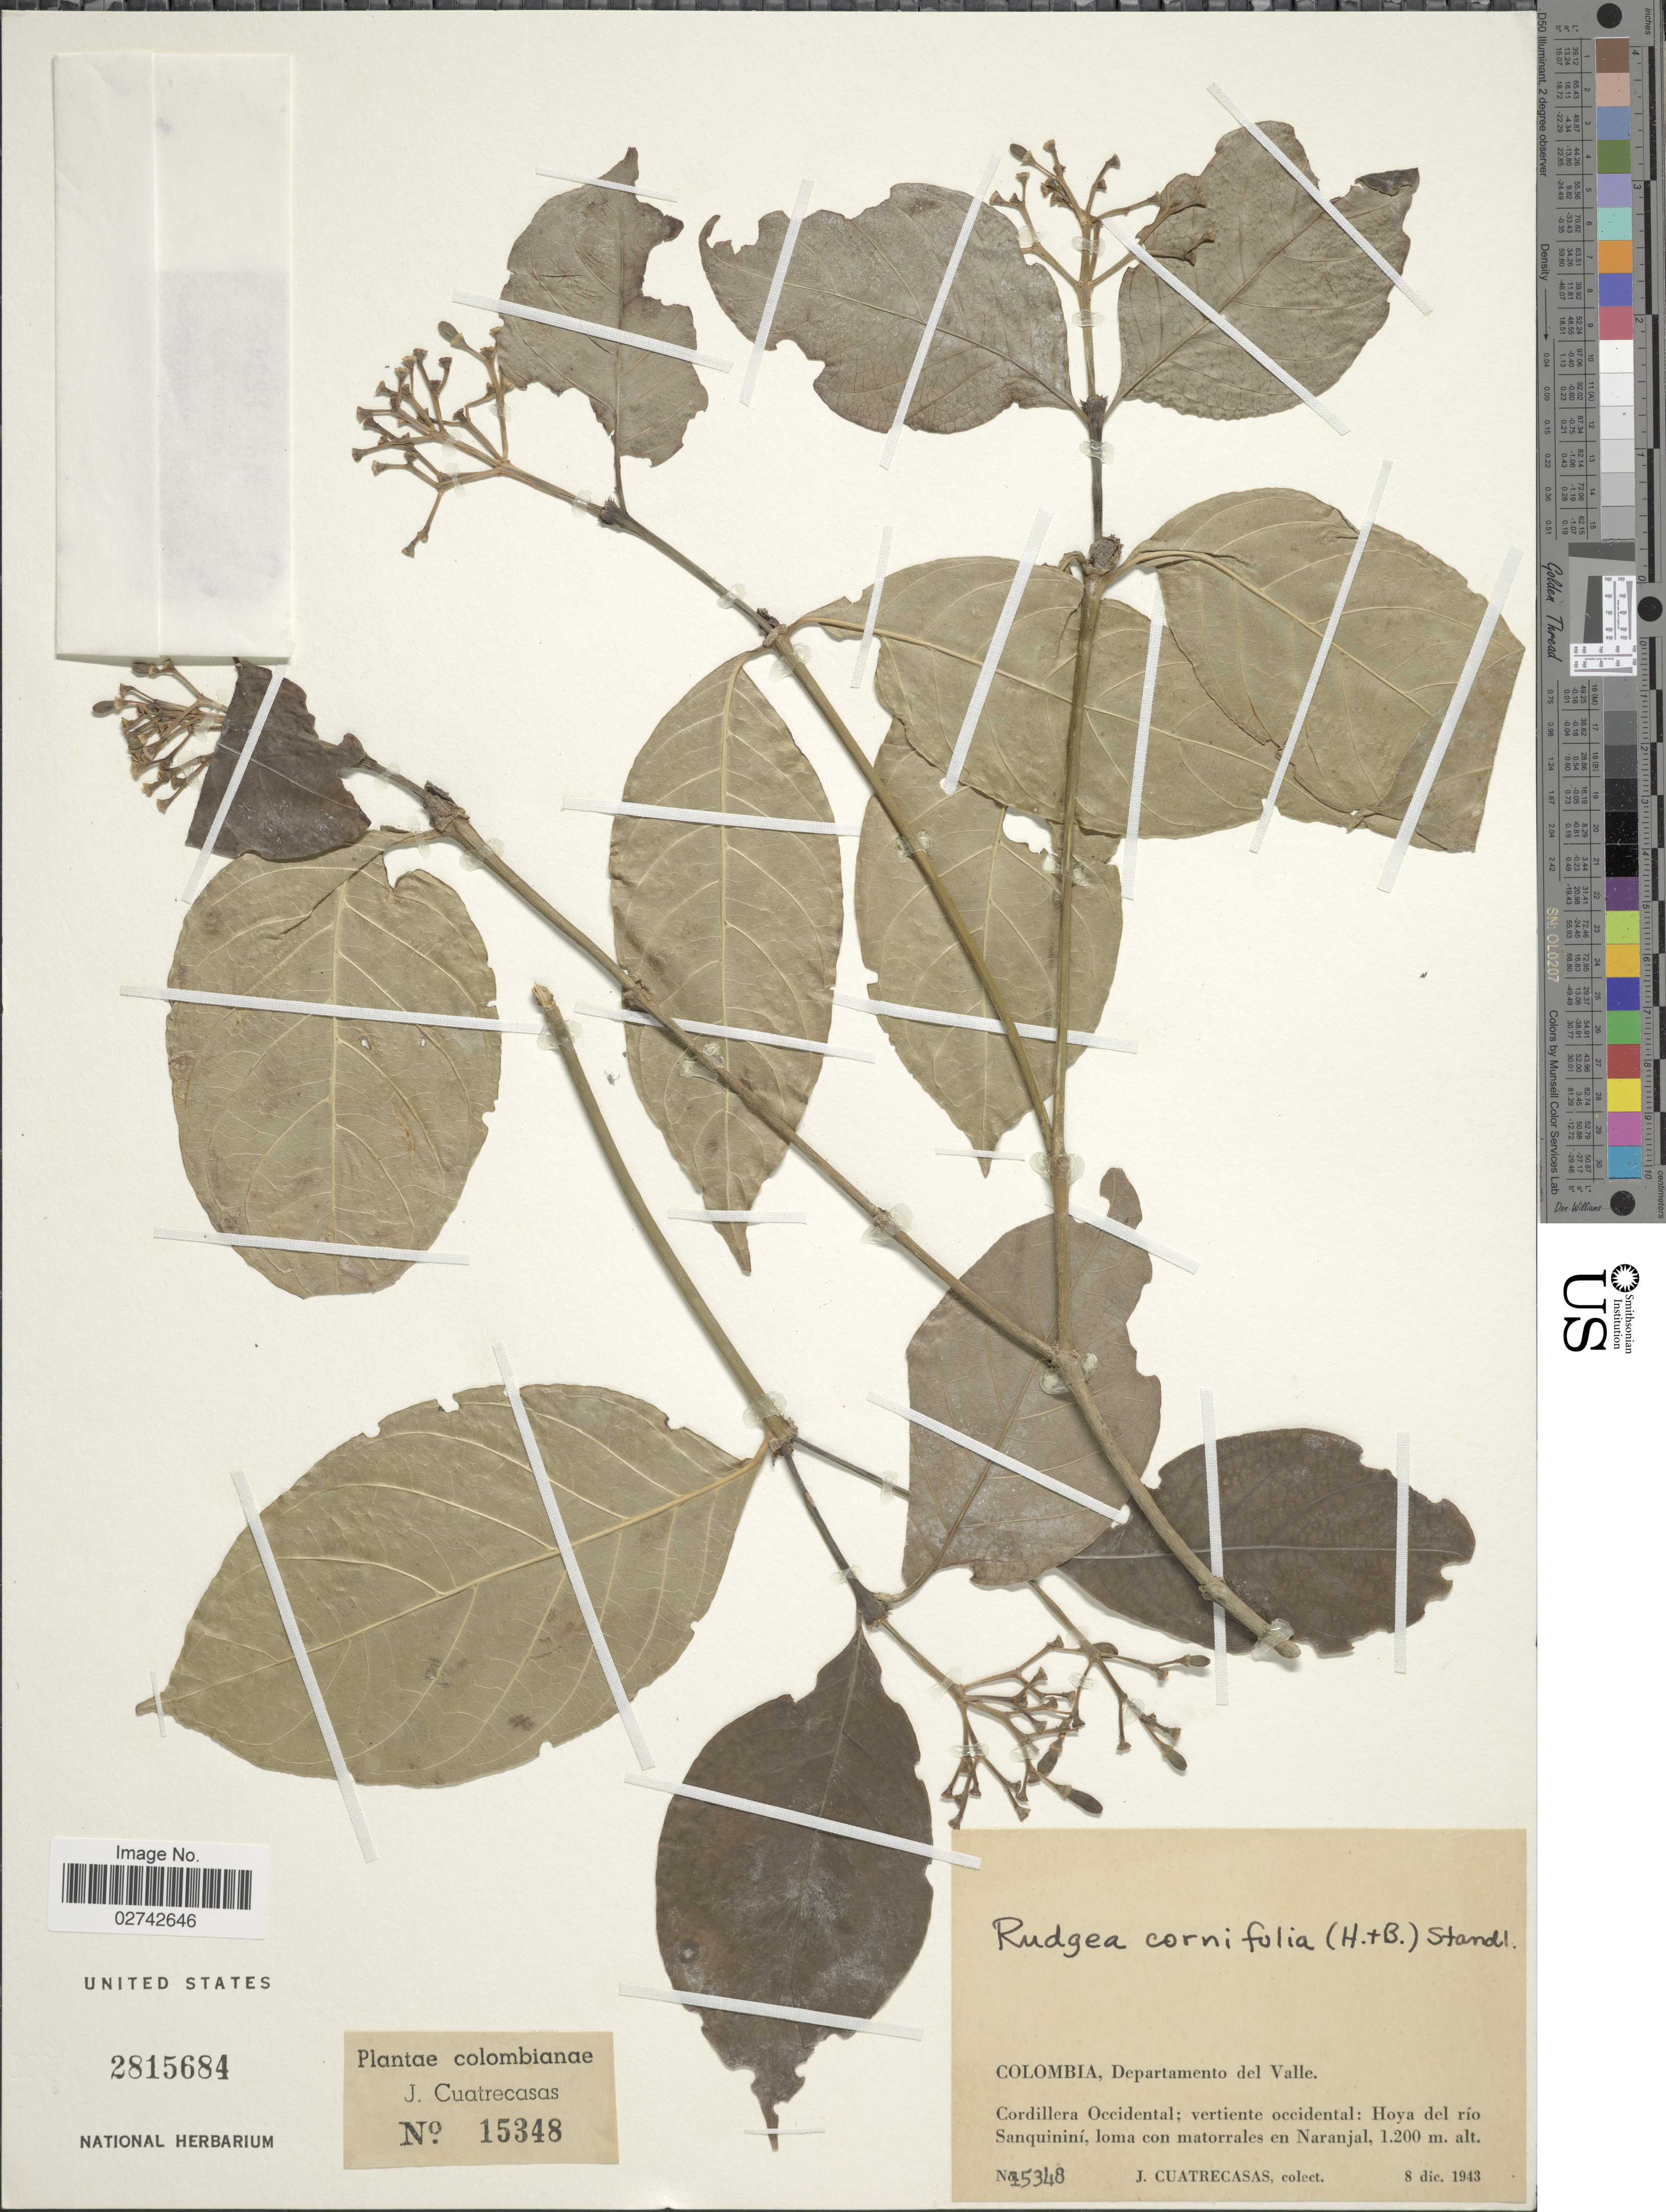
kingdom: Plantae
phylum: Tracheophyta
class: Magnoliopsida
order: Gentianales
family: Rubiaceae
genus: Rudgea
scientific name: Rudgea cornifolia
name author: (Kunth ex Roem. & Schult.) Standl.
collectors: J. Cuatrecasas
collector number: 15348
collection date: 1943-12-08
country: Colombia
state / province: Valle del Cauca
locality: Colombia, Departamento del Valle, Cordillera Occidental: vertiente occidental: Hoya del rio Sanquinini, loma con matorrales en Naranjal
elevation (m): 1200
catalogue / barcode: US 2815684